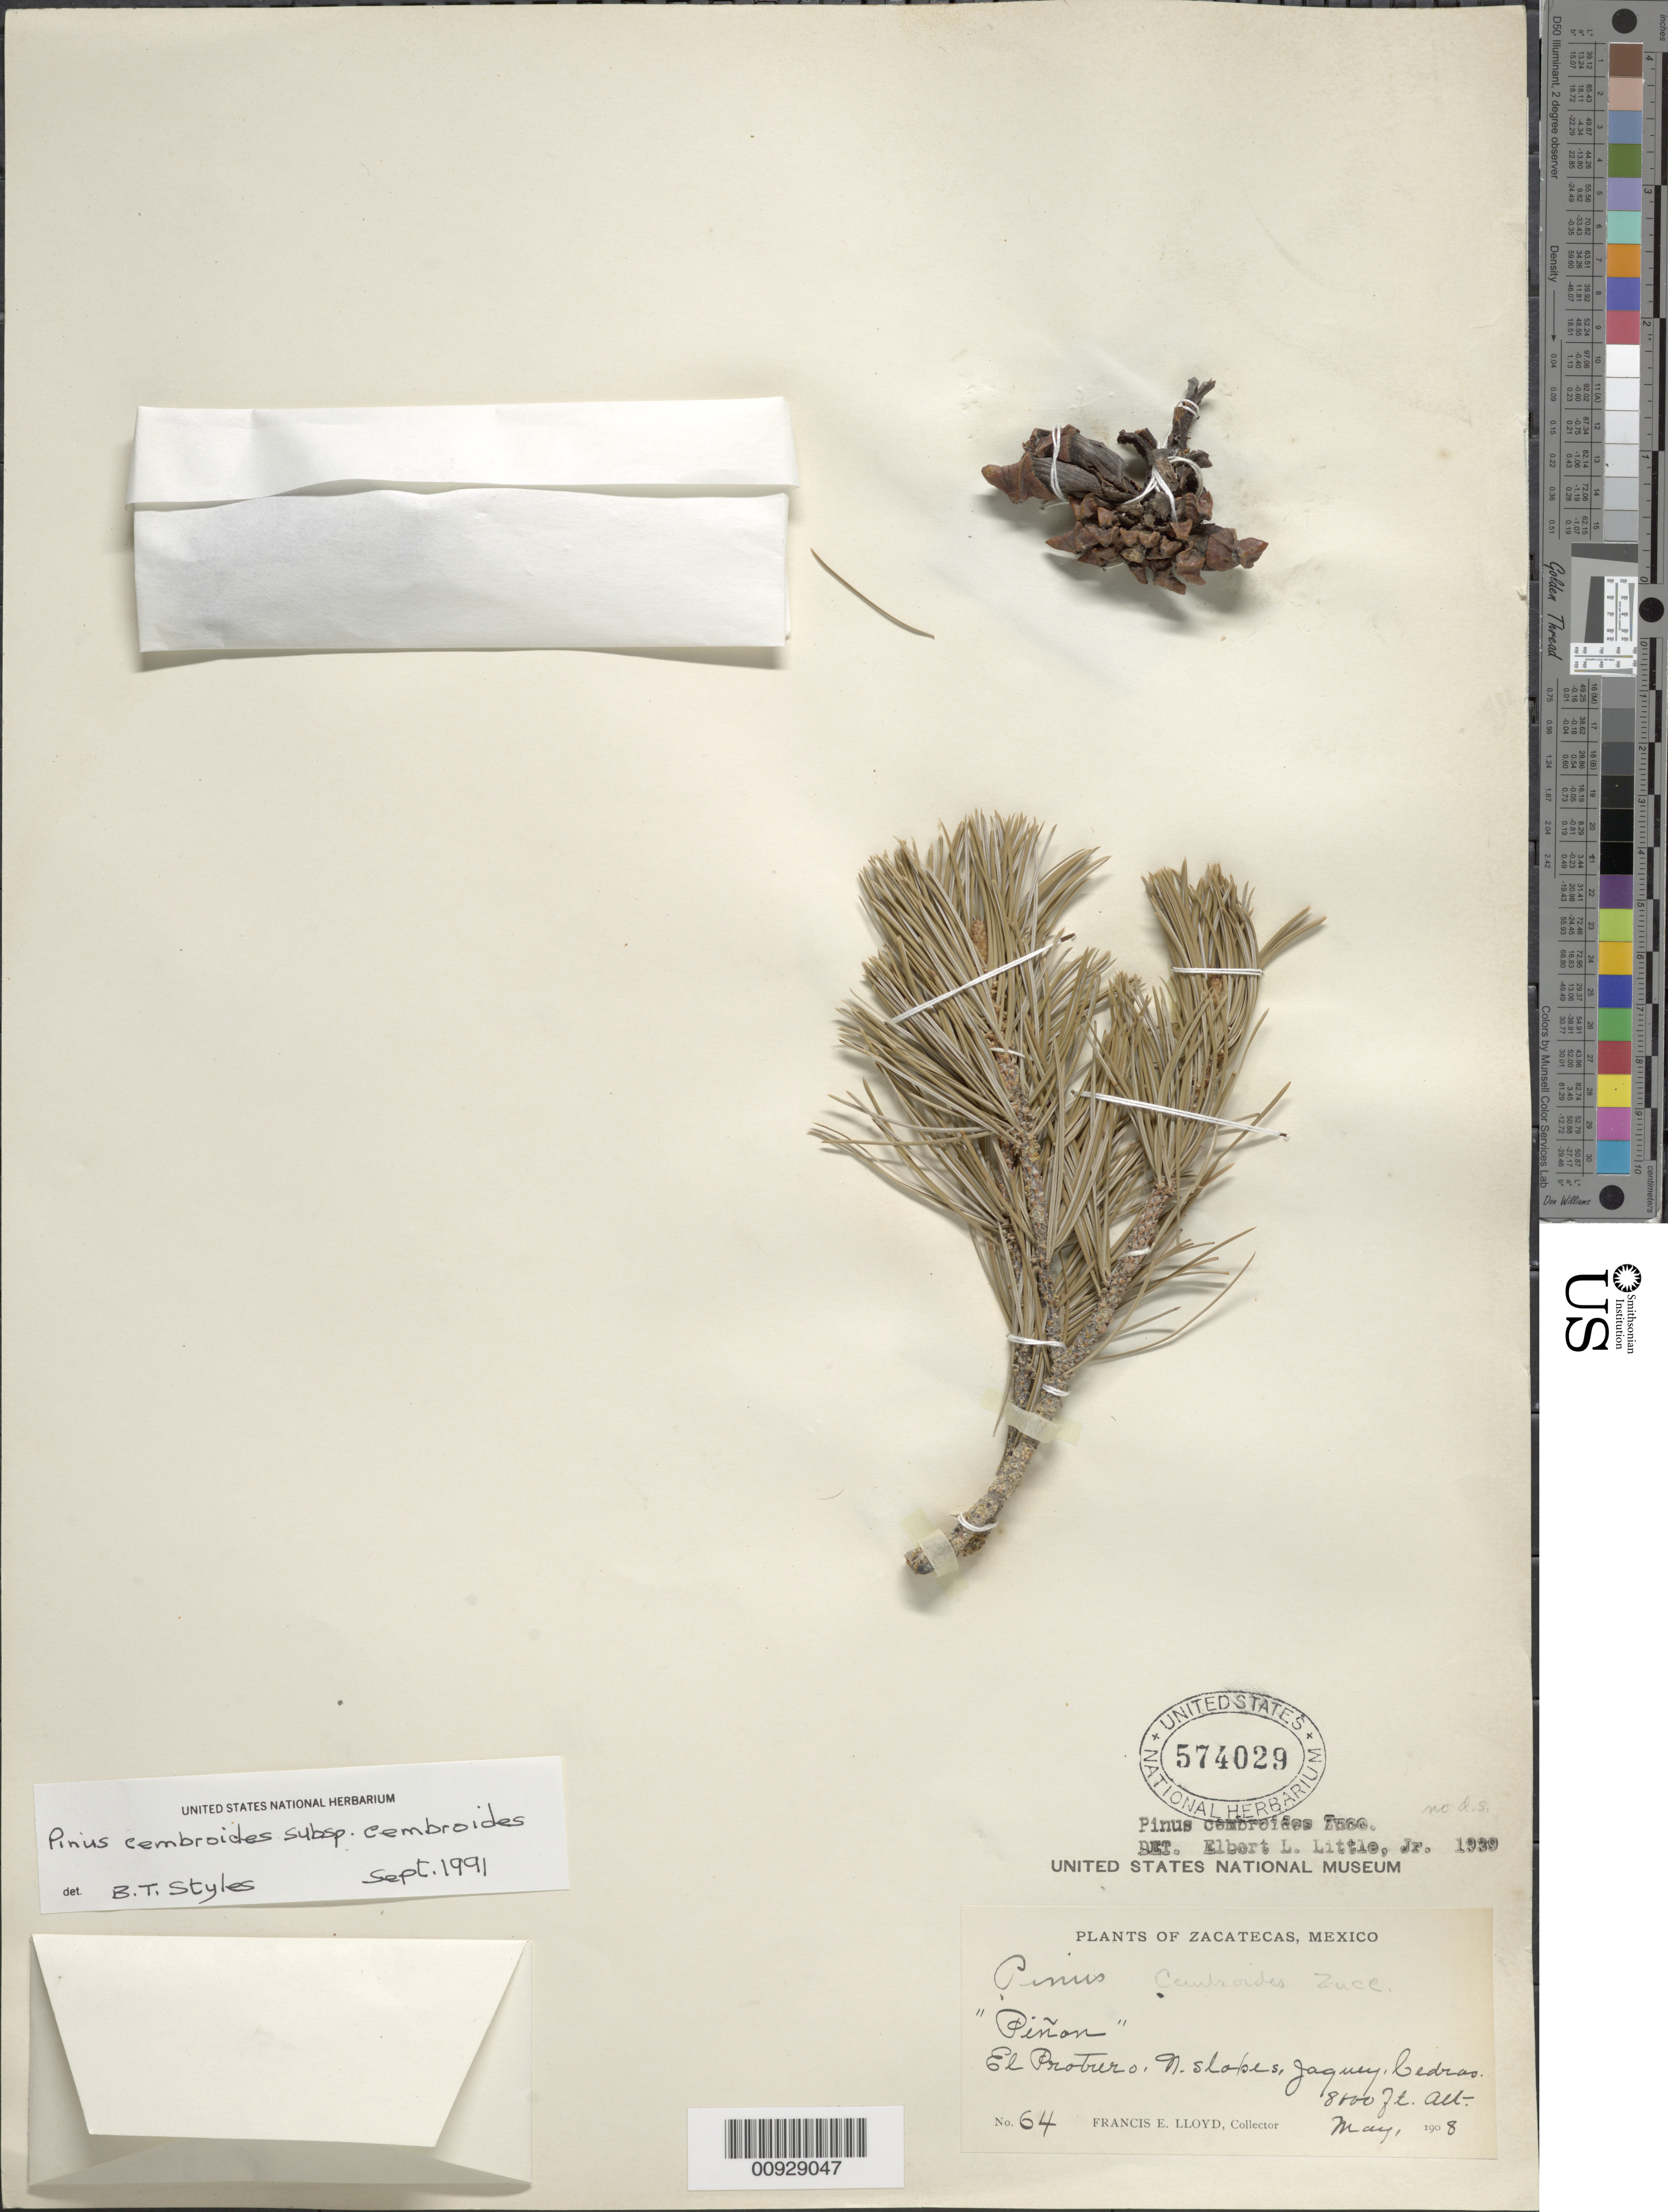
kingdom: Plantae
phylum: Tracheophyta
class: Pinopsida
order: Pinales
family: Pinaceae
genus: Pinus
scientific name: Pinus cembroides subsp. cembroides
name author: Zucc.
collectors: F. E. Lloyd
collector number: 64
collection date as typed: May 1908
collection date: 1908-05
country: Mexico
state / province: Zacatecas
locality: El Potrero, N. slopes Jaguey, Cedros.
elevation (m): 2438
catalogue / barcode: US 574029